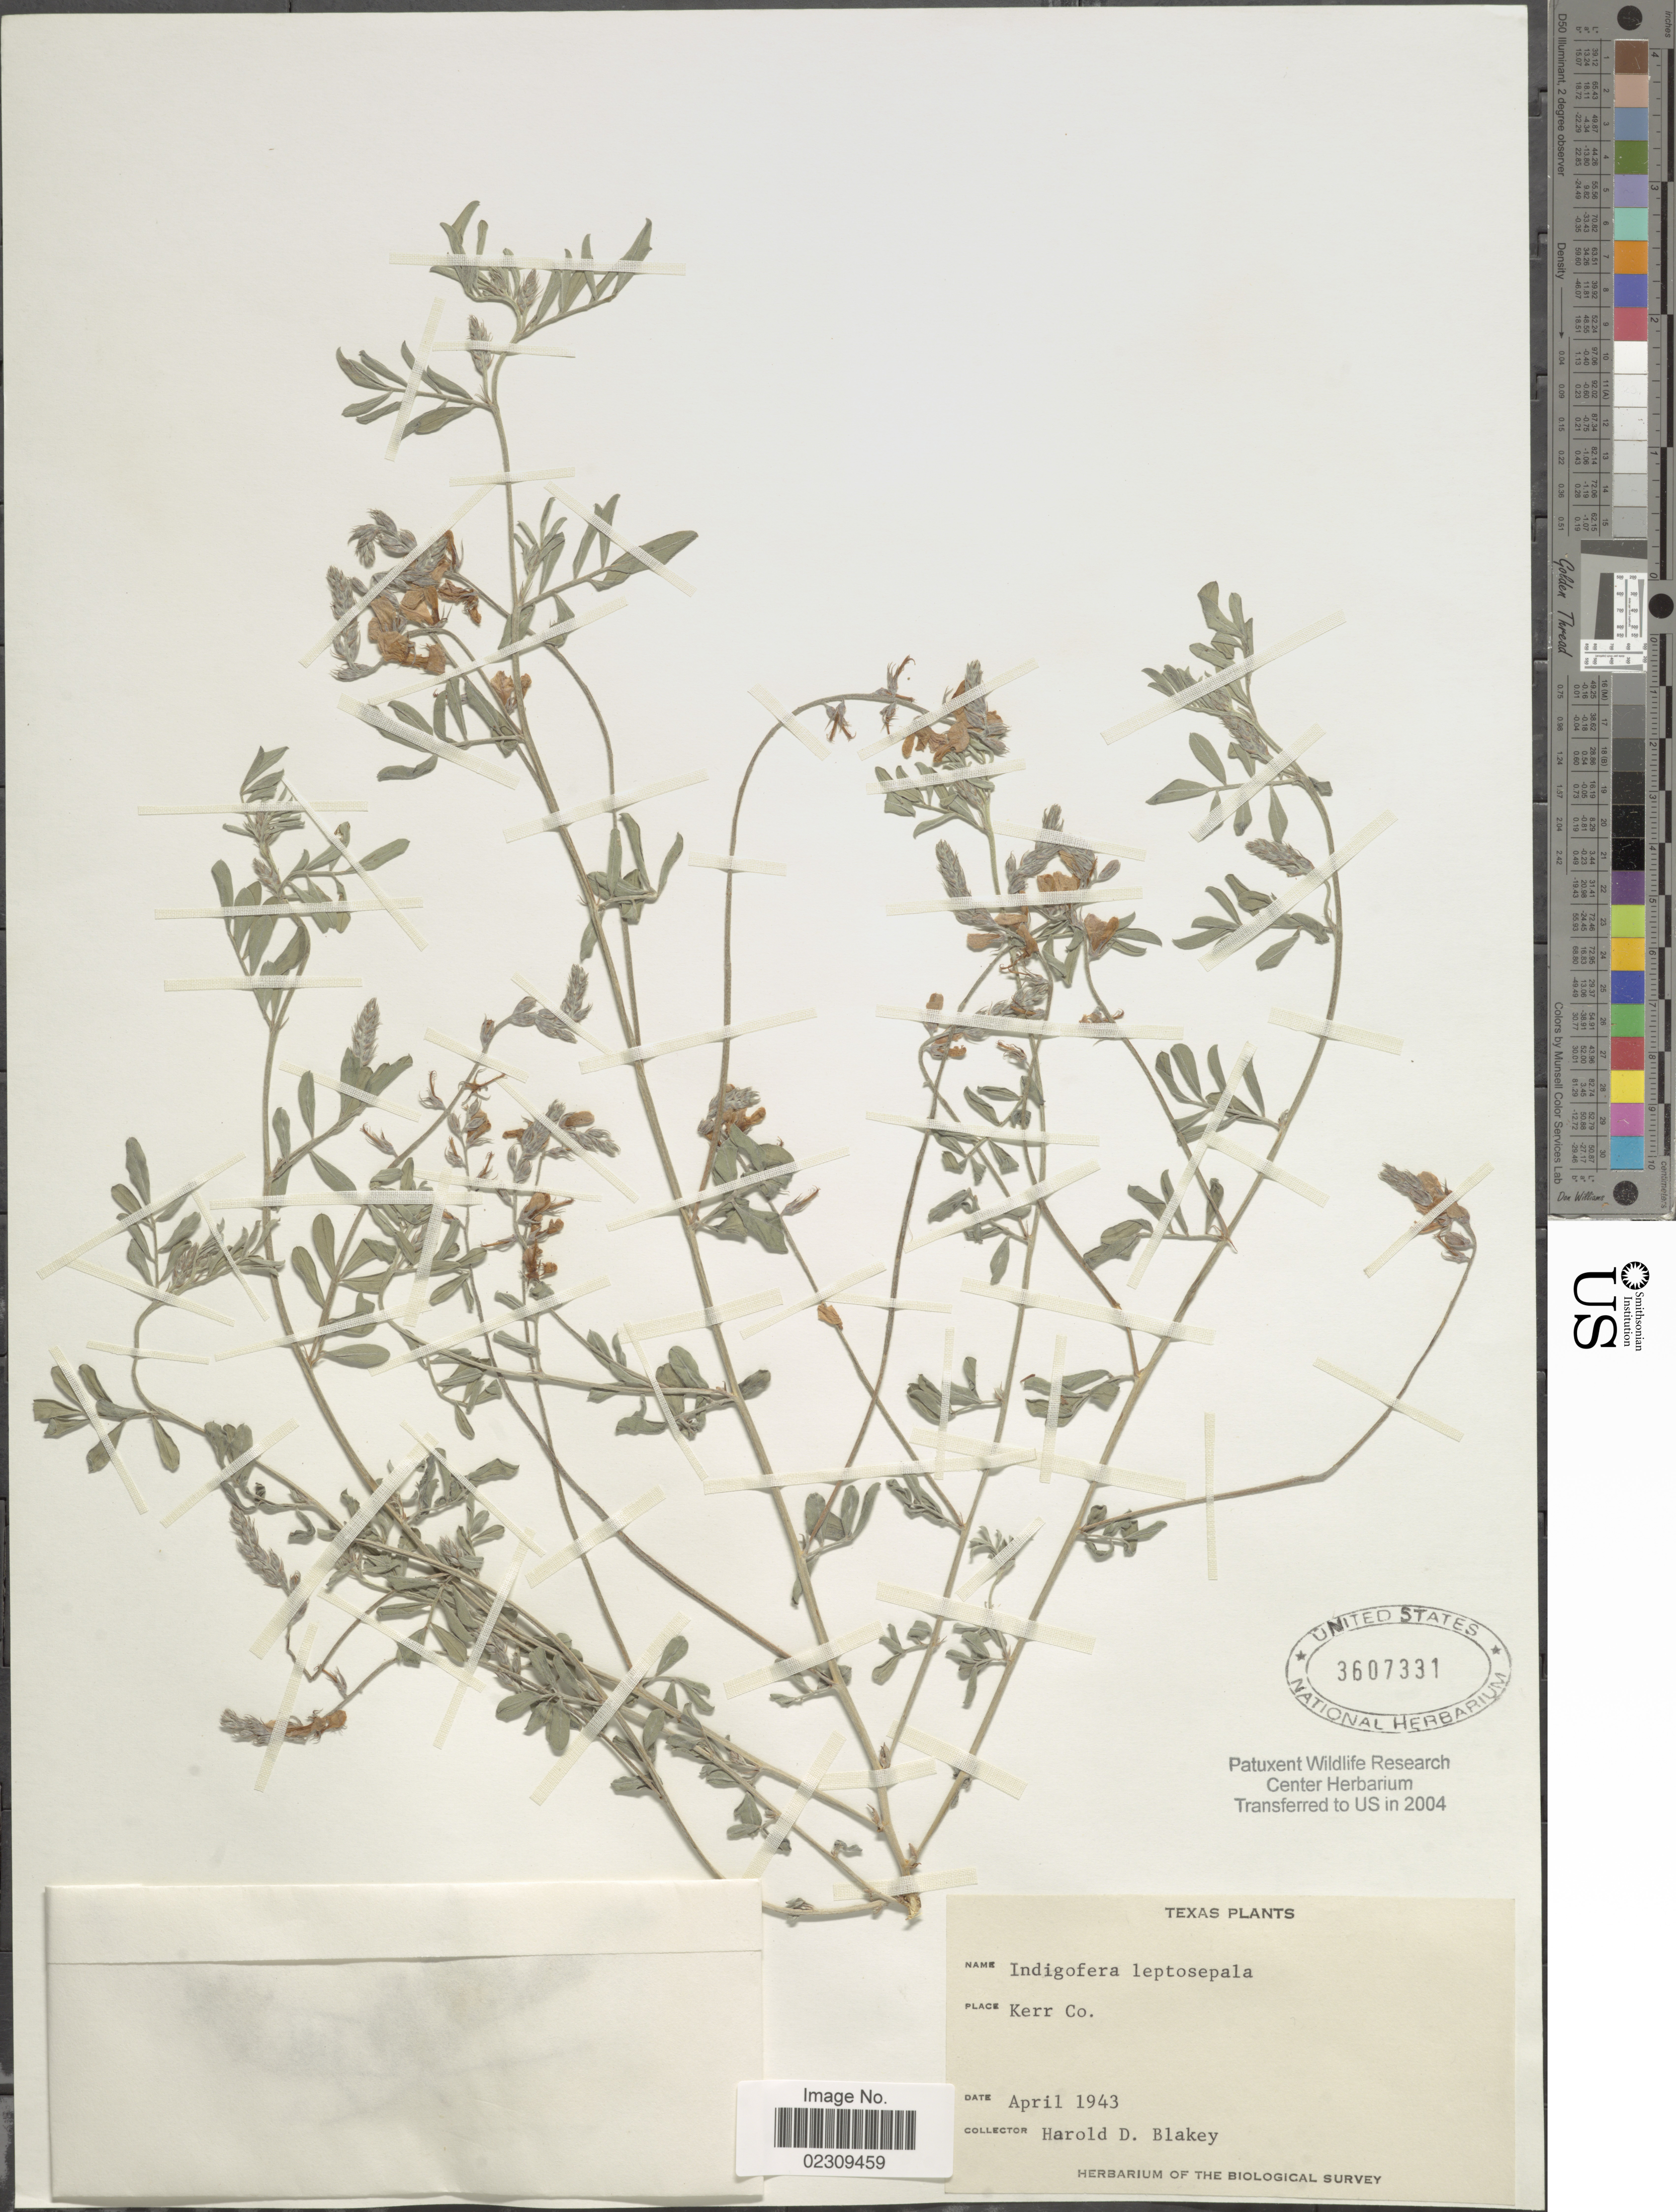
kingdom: Plantae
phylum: Tracheophyta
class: Magnoliopsida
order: Fabales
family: Fabaceae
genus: Indigofera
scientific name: Indigofera leptosepala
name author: Nutt.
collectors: H. Blakey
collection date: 1943-04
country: United States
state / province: Texas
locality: Kerr Co.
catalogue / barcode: US 3607331